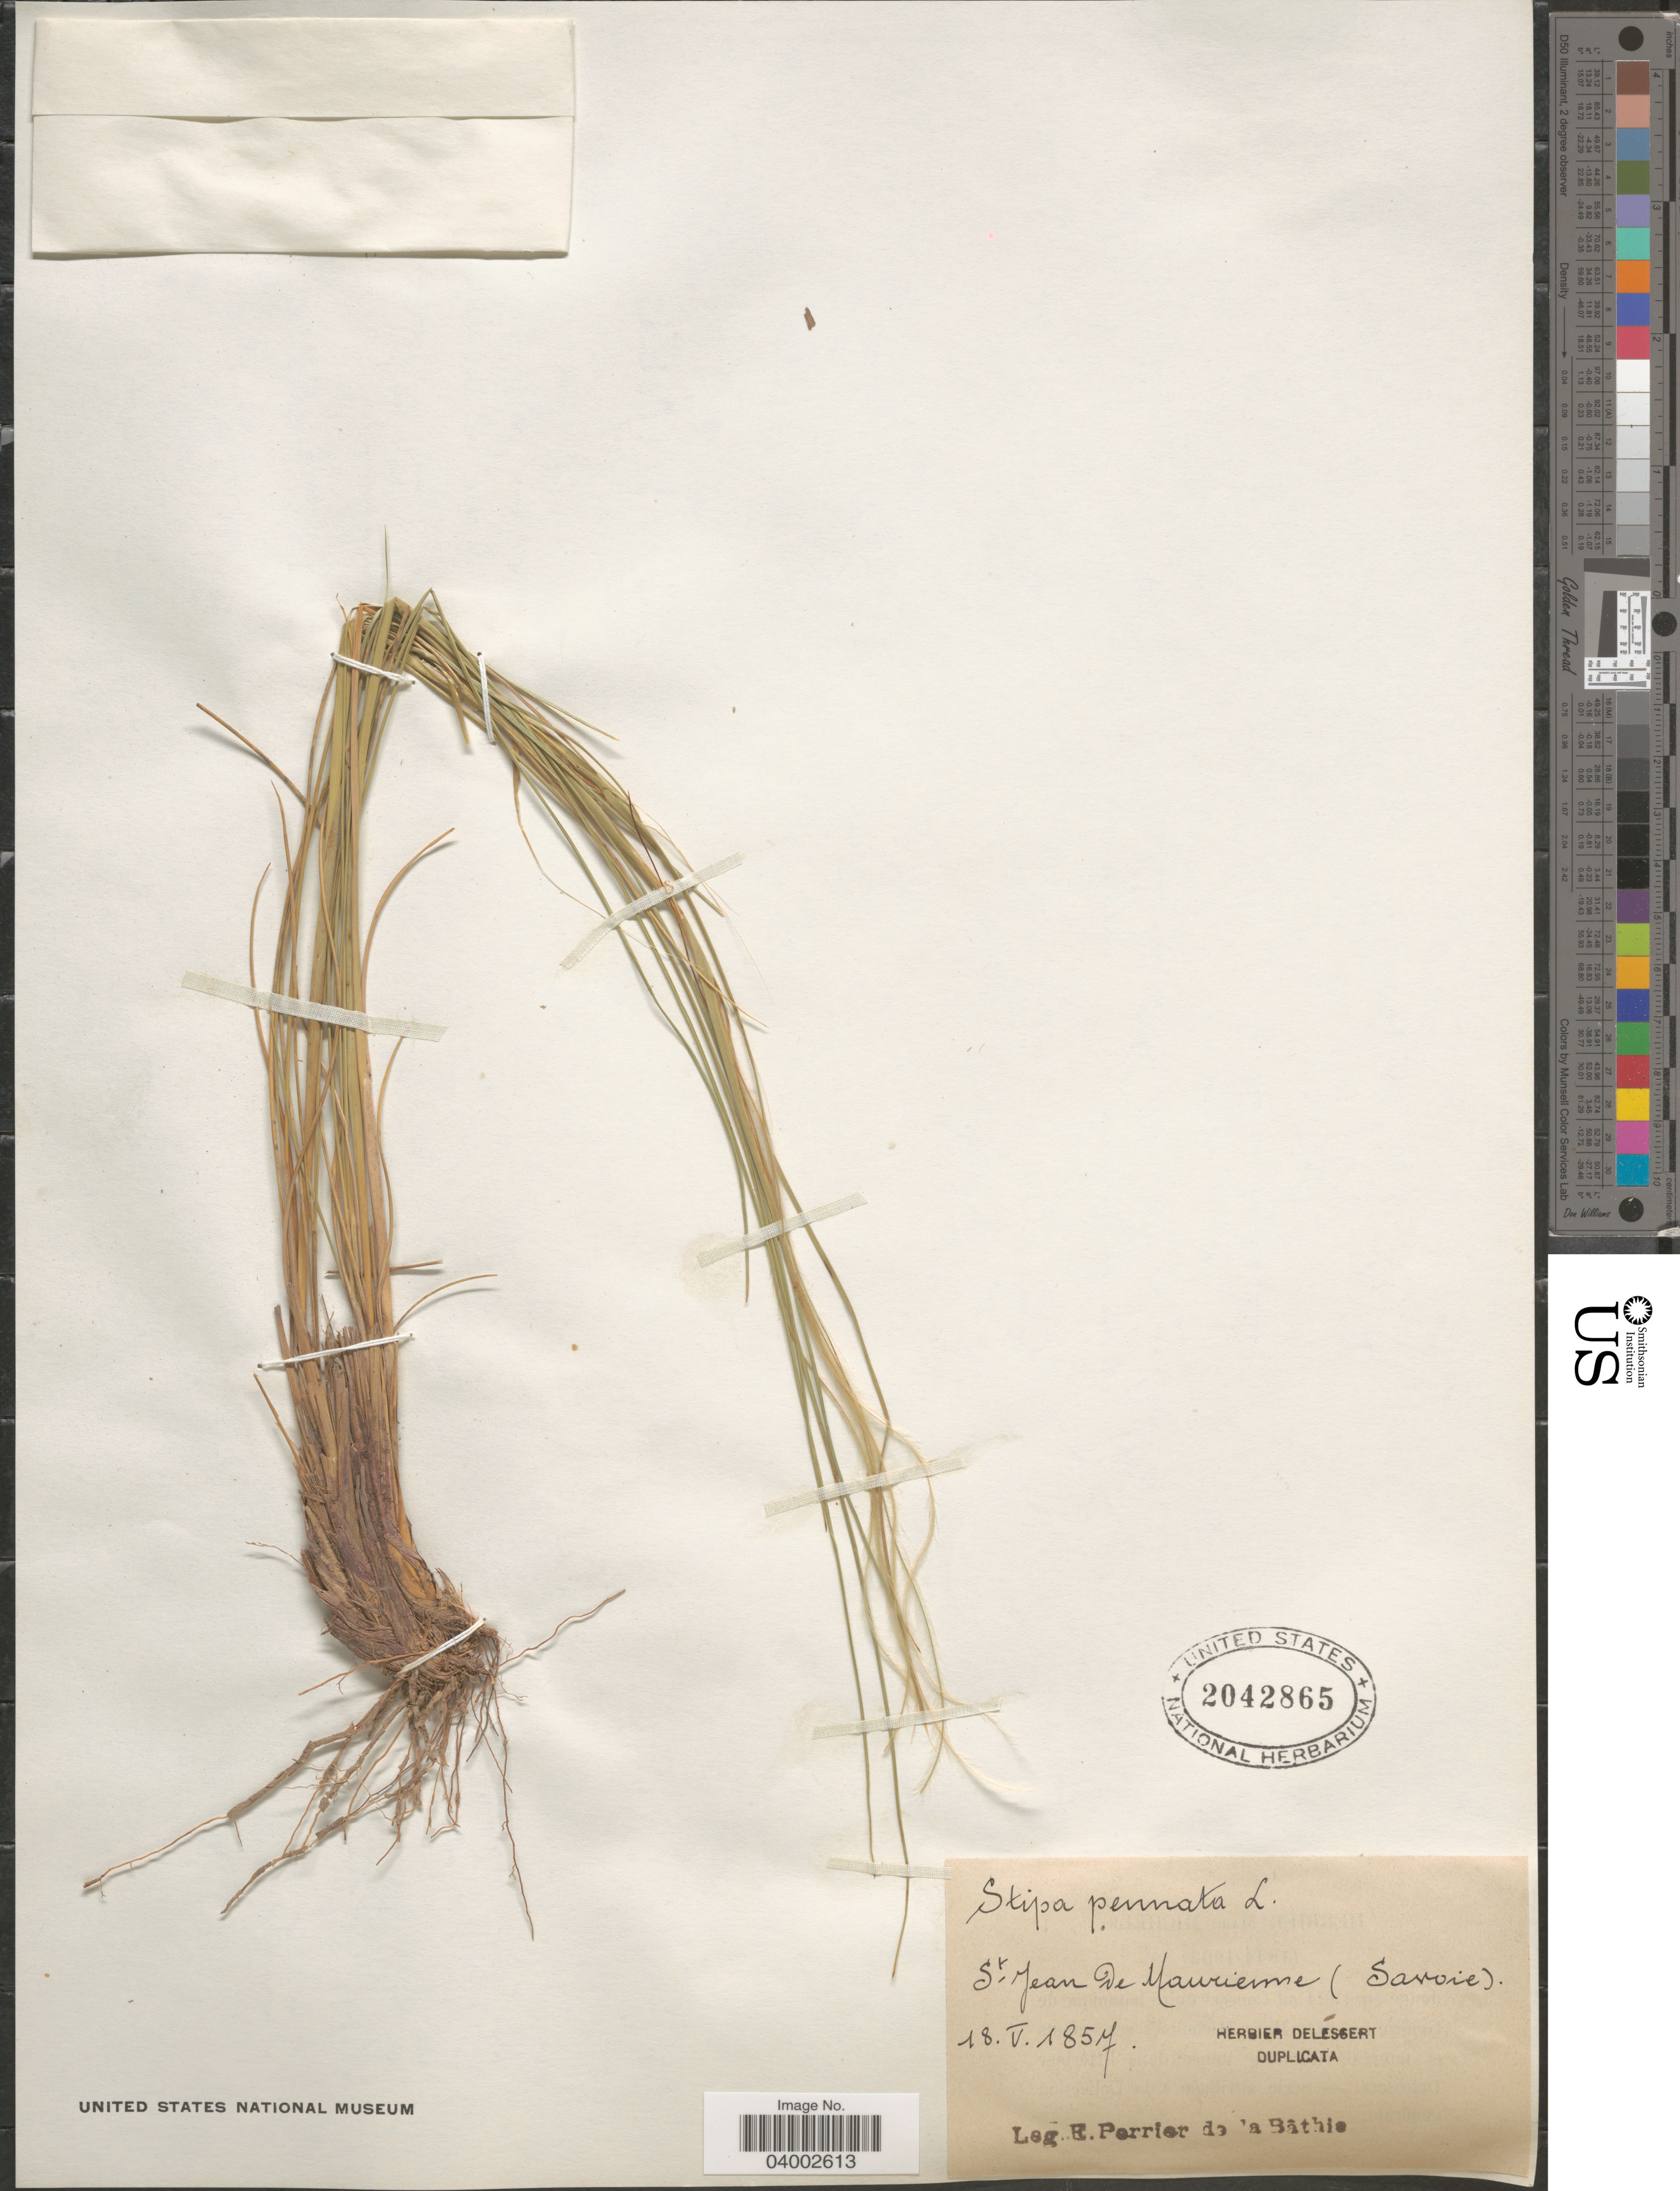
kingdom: Plantae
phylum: Tracheophyta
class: Liliopsida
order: Poales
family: Poaceae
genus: Stipa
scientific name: Stipa sp.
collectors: E. Perrier de la Bâthie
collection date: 1857-05-18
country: France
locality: St. Jean de Maurienne (Savoie).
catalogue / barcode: US 2042865